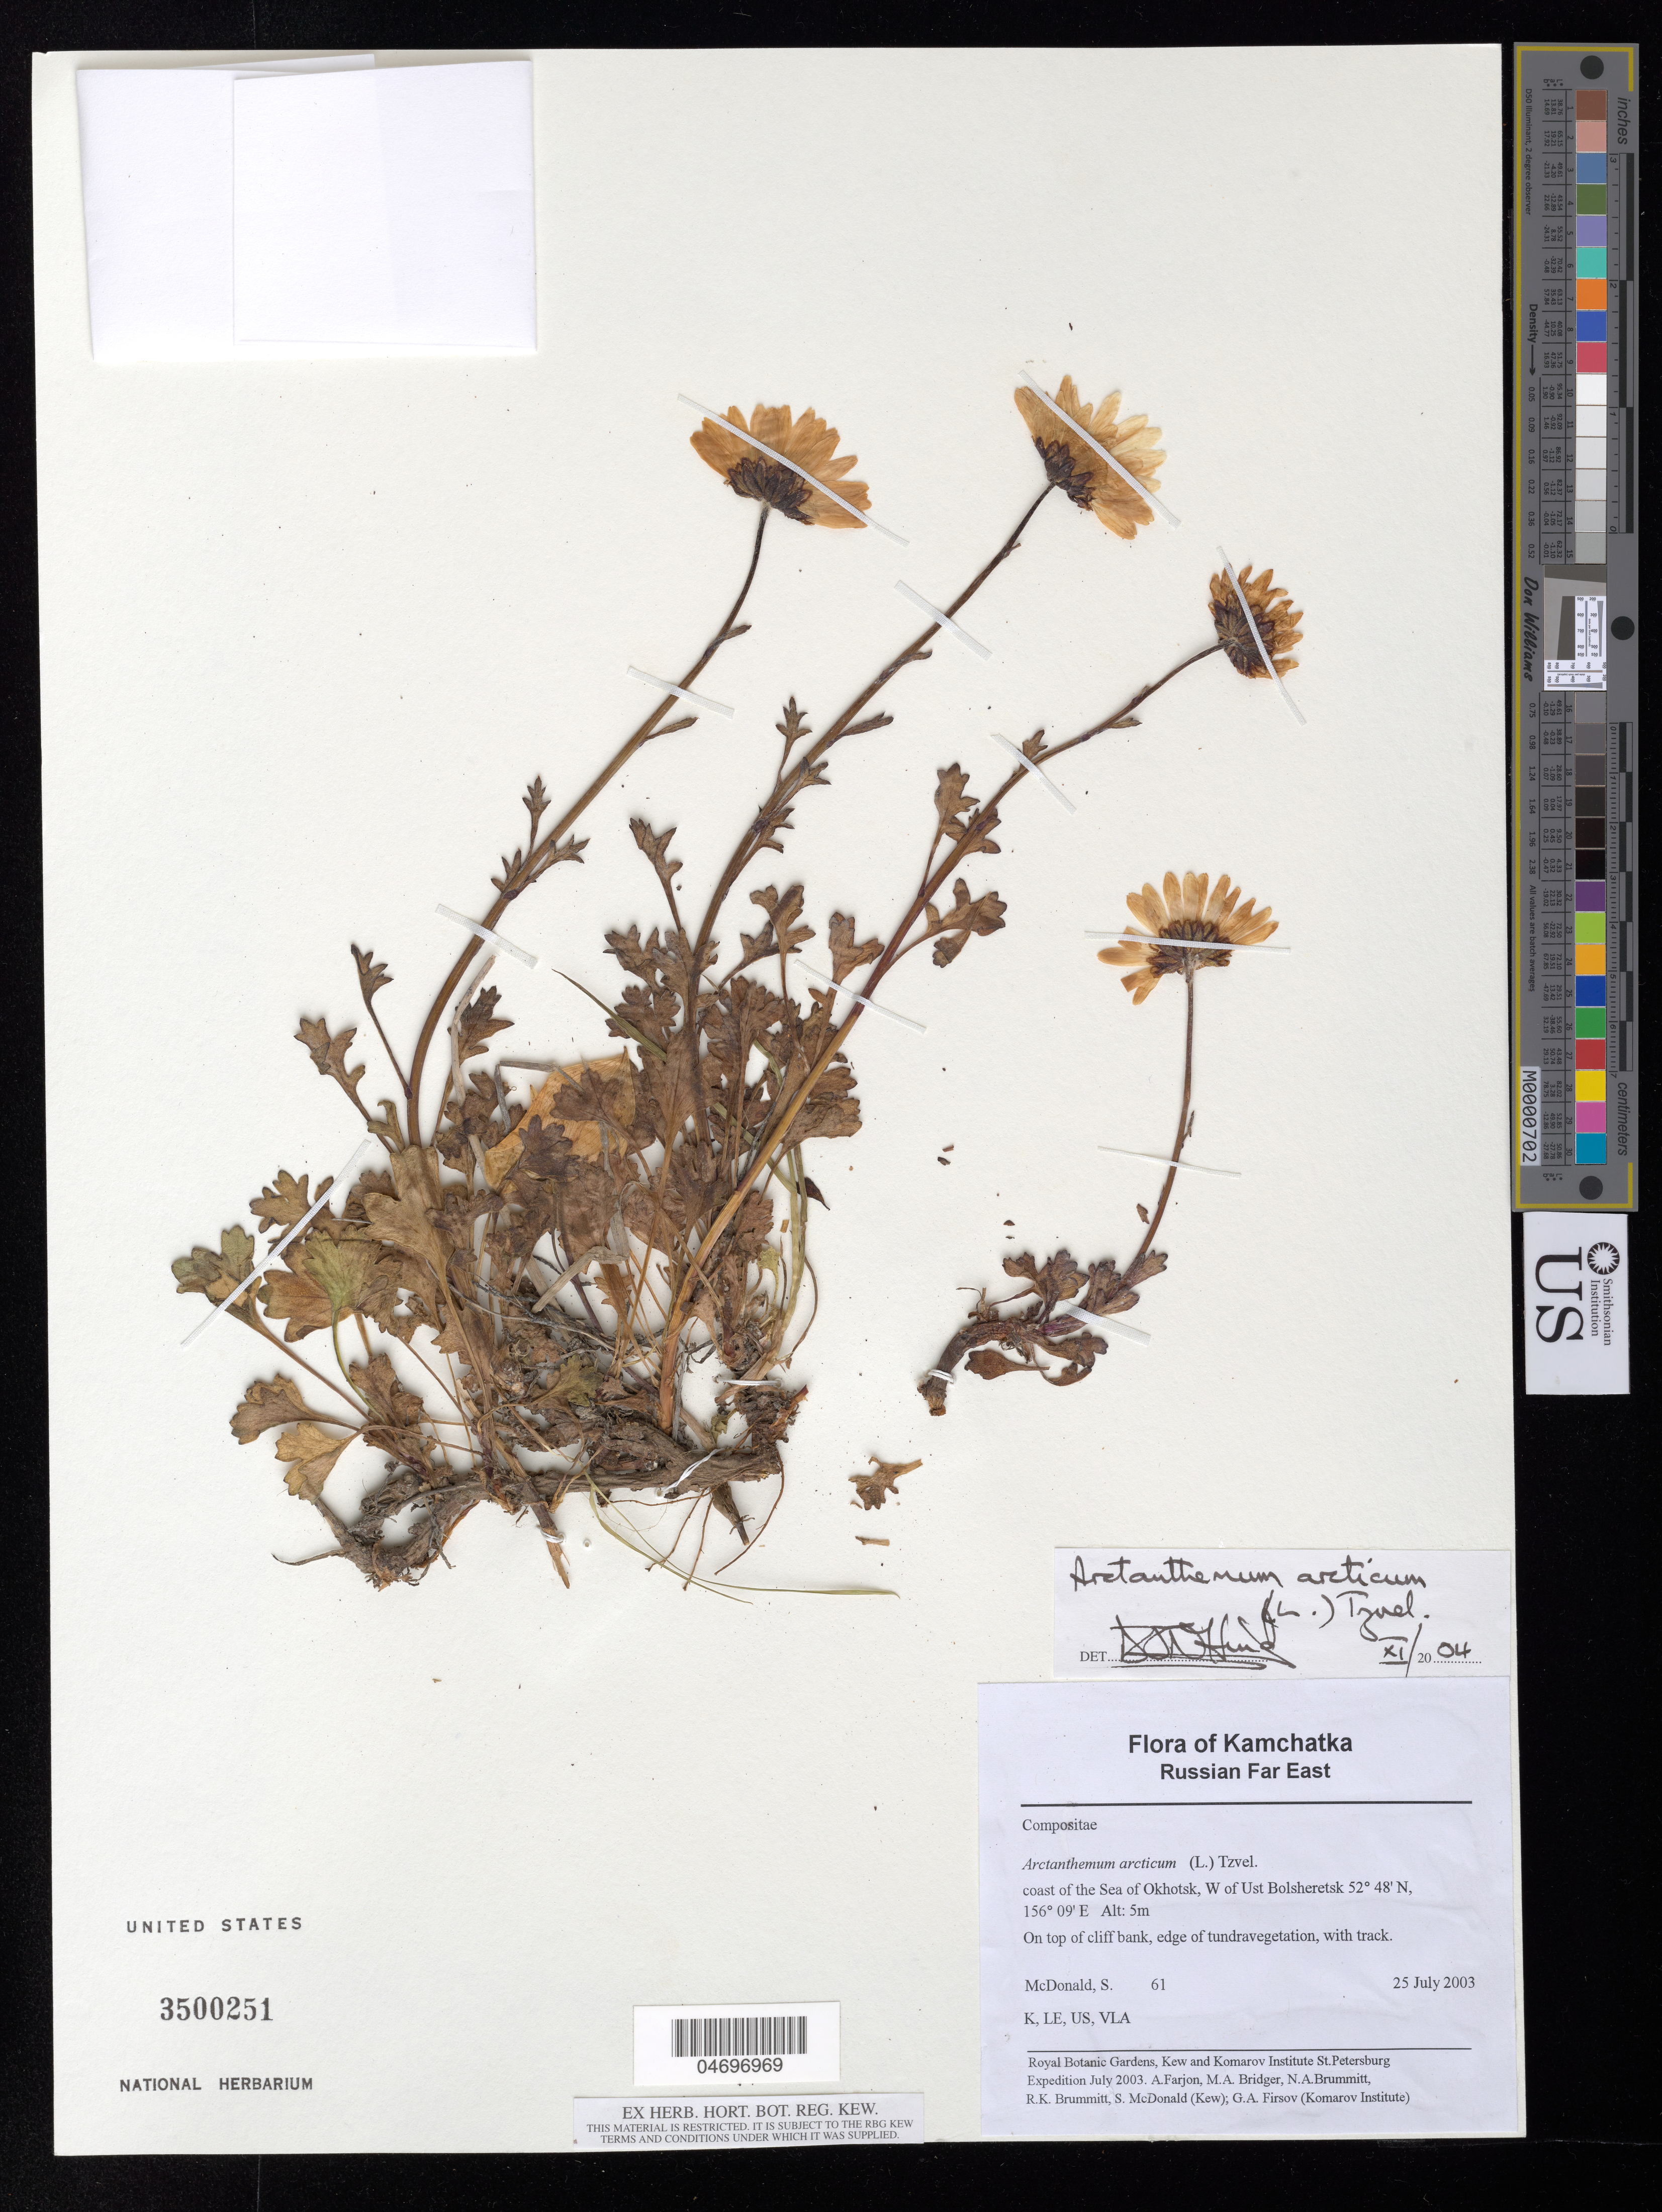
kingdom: Plantae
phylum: Tracheophyta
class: Magnoliopsida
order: Asterales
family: Asteraceae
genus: Arctanthemum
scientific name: Arctanthemum arcticum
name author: (L.) Tzvelev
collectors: S. McDonald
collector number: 61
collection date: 2003-07-25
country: Russian Federation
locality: Coast of the Sea of Okhotsk, W of Ust Bolsheretsk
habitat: On top of cliff bank, edge of tundra vegetation, with track.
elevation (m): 5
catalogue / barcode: US 3500251